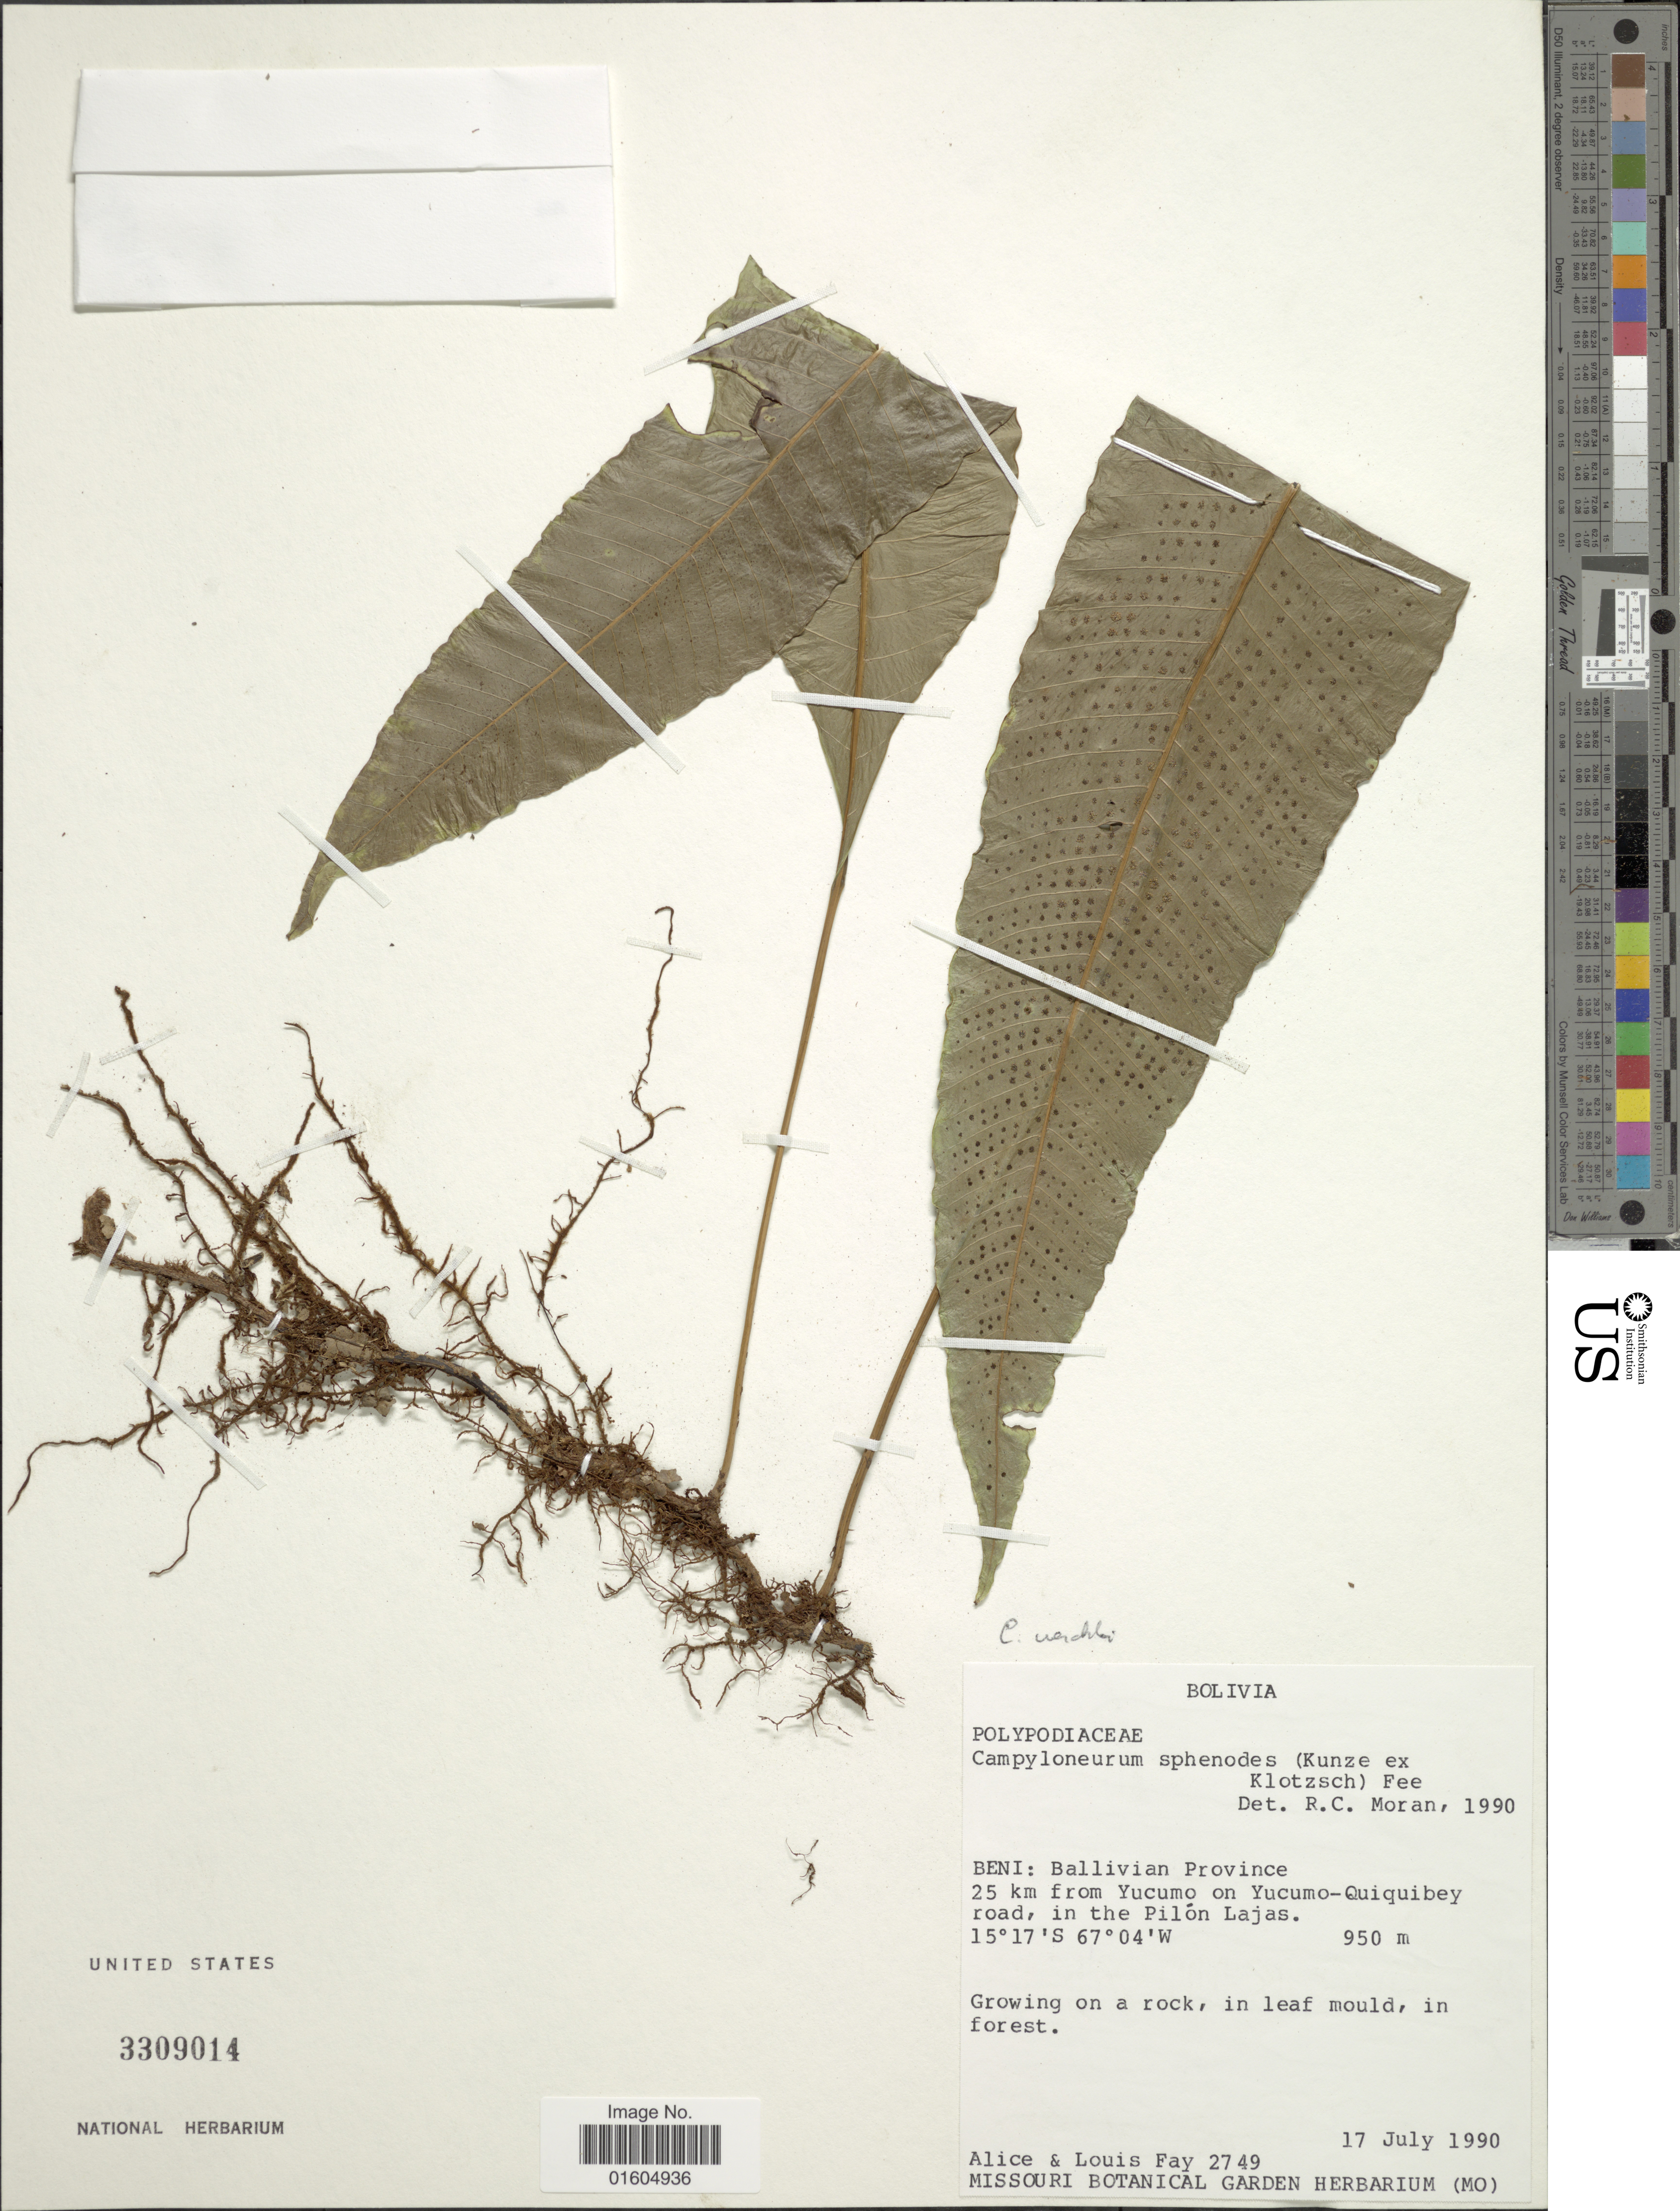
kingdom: Plantae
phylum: Tracheophyta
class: Polypodiopsida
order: Polypodiales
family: Polypodiaceae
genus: Campyloneurum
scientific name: Campyloneurum wercklei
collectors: A. Fay & L. Fay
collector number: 2749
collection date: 1990-07-17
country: Bolivia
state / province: Beni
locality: Bolivia. Beni: Ballivian Province. 25 km from Yucumo on Yucumo-Quiquibey road, in the Pilon Lajas. in forest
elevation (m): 950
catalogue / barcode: US 3309014